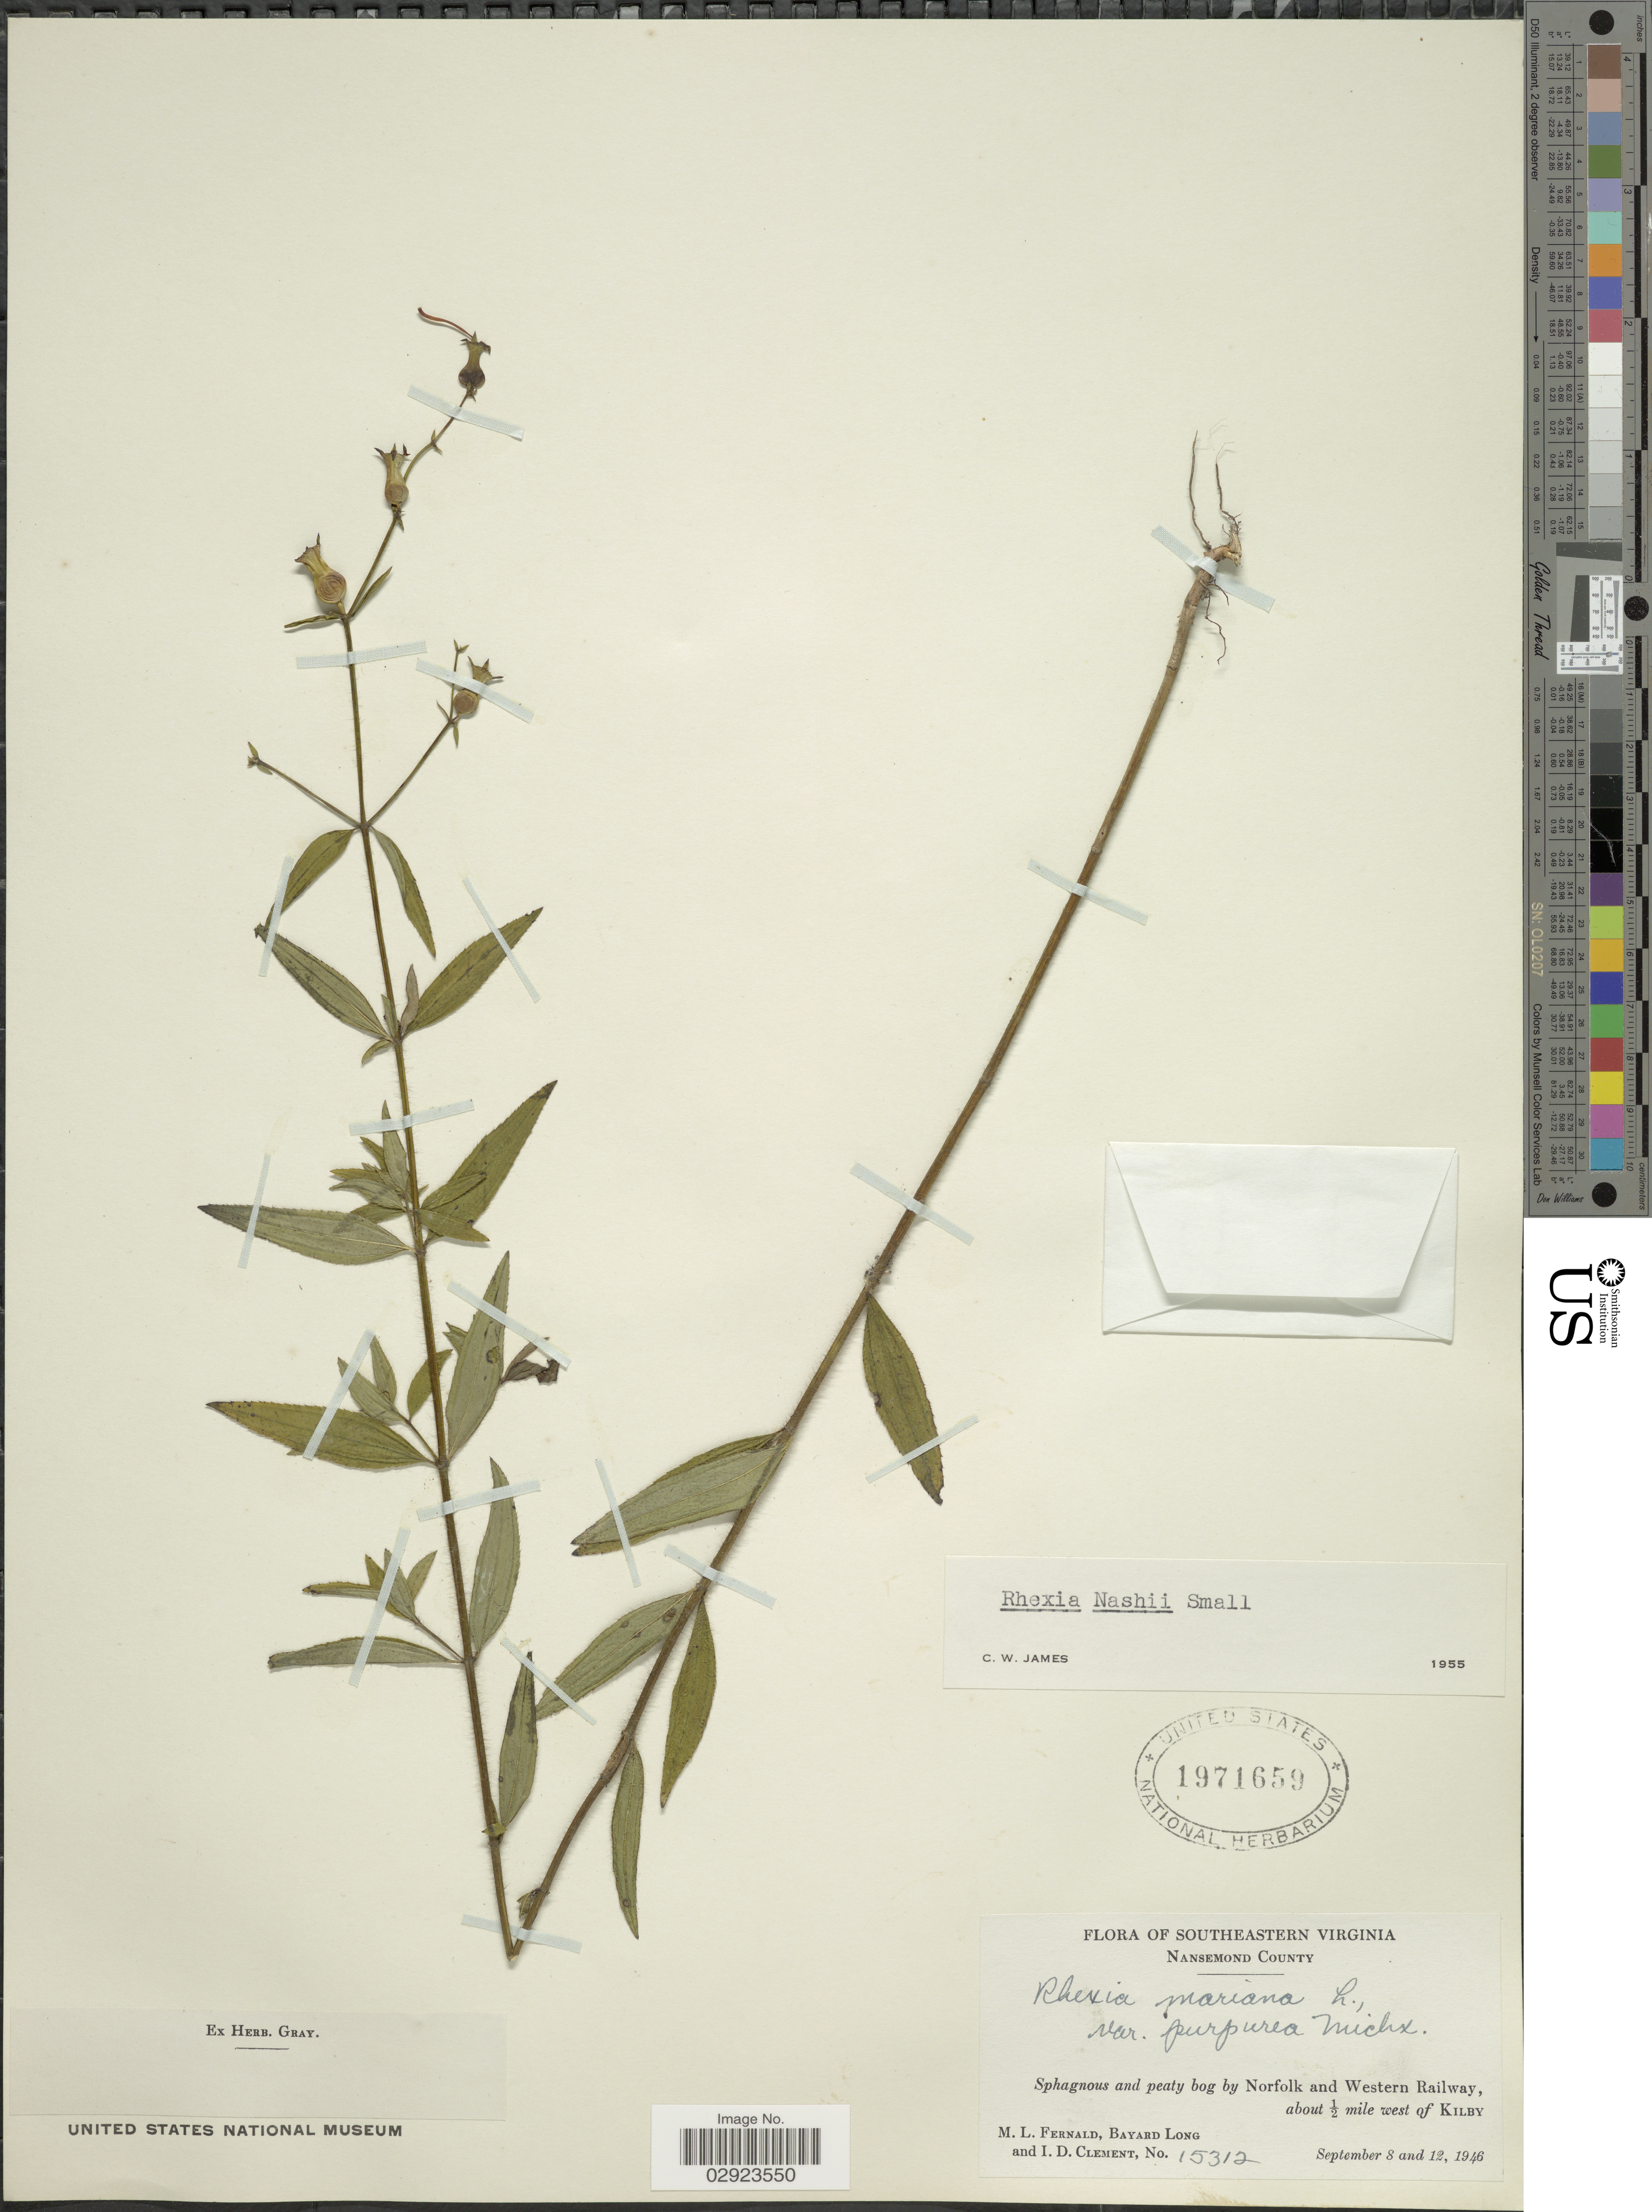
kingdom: Plantae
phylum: Tracheophyta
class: Magnoliopsida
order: Myrtales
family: Melastomataceae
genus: Rhexia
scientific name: Rhexia nashii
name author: Small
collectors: M. L. Fernald, B. Long & I. Clement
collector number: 15312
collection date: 1946-09-08/1946-09-12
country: United States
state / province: Virginia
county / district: City of Suffolk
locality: Southeastern Virginia. Nansemond County. Norfolk and Western Railway, about ½ mile west of Kilby.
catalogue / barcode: US 1971659